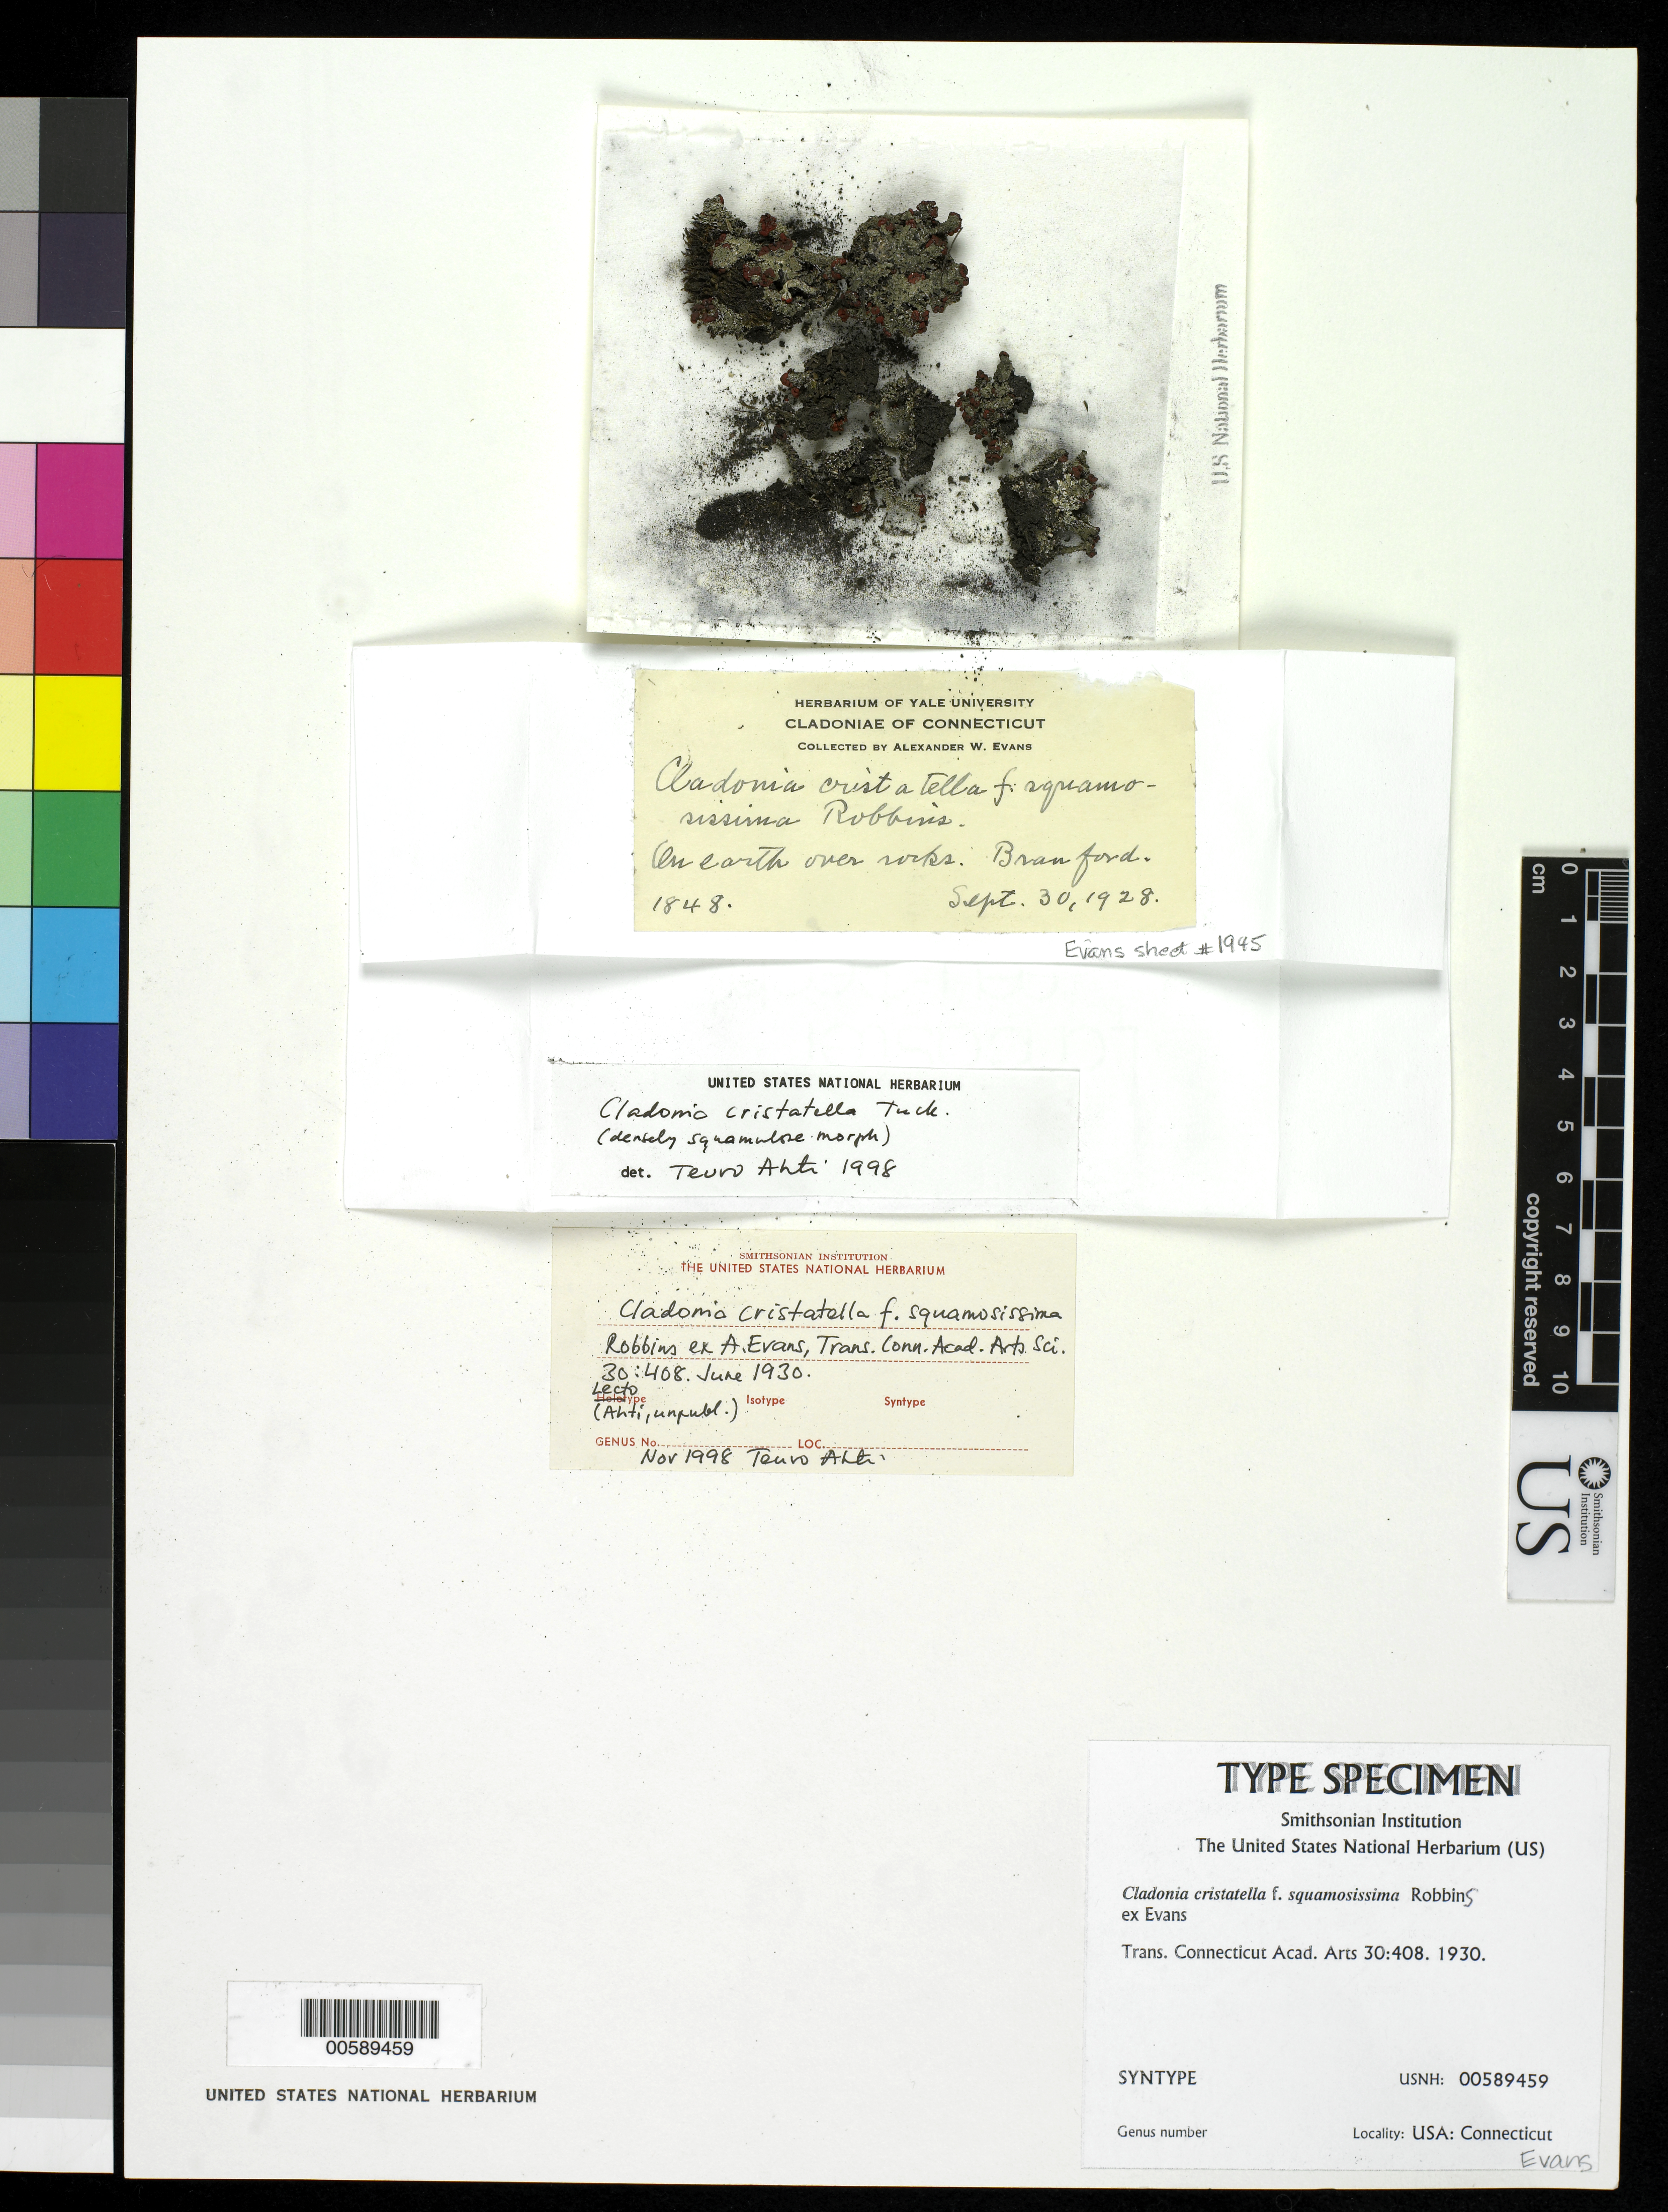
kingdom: Fungi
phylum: Ascomycota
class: Lecanoromycetes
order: Lecanorales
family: Cladoniaceae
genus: Cladonia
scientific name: Cladonia cristatella f. squamosissima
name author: Robbins ex A. Evans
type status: Syntype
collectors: A. W. Evans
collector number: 1848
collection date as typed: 30 Sep 1928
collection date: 1928-09-30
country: United States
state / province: Connecticut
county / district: New Haven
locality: Branford.